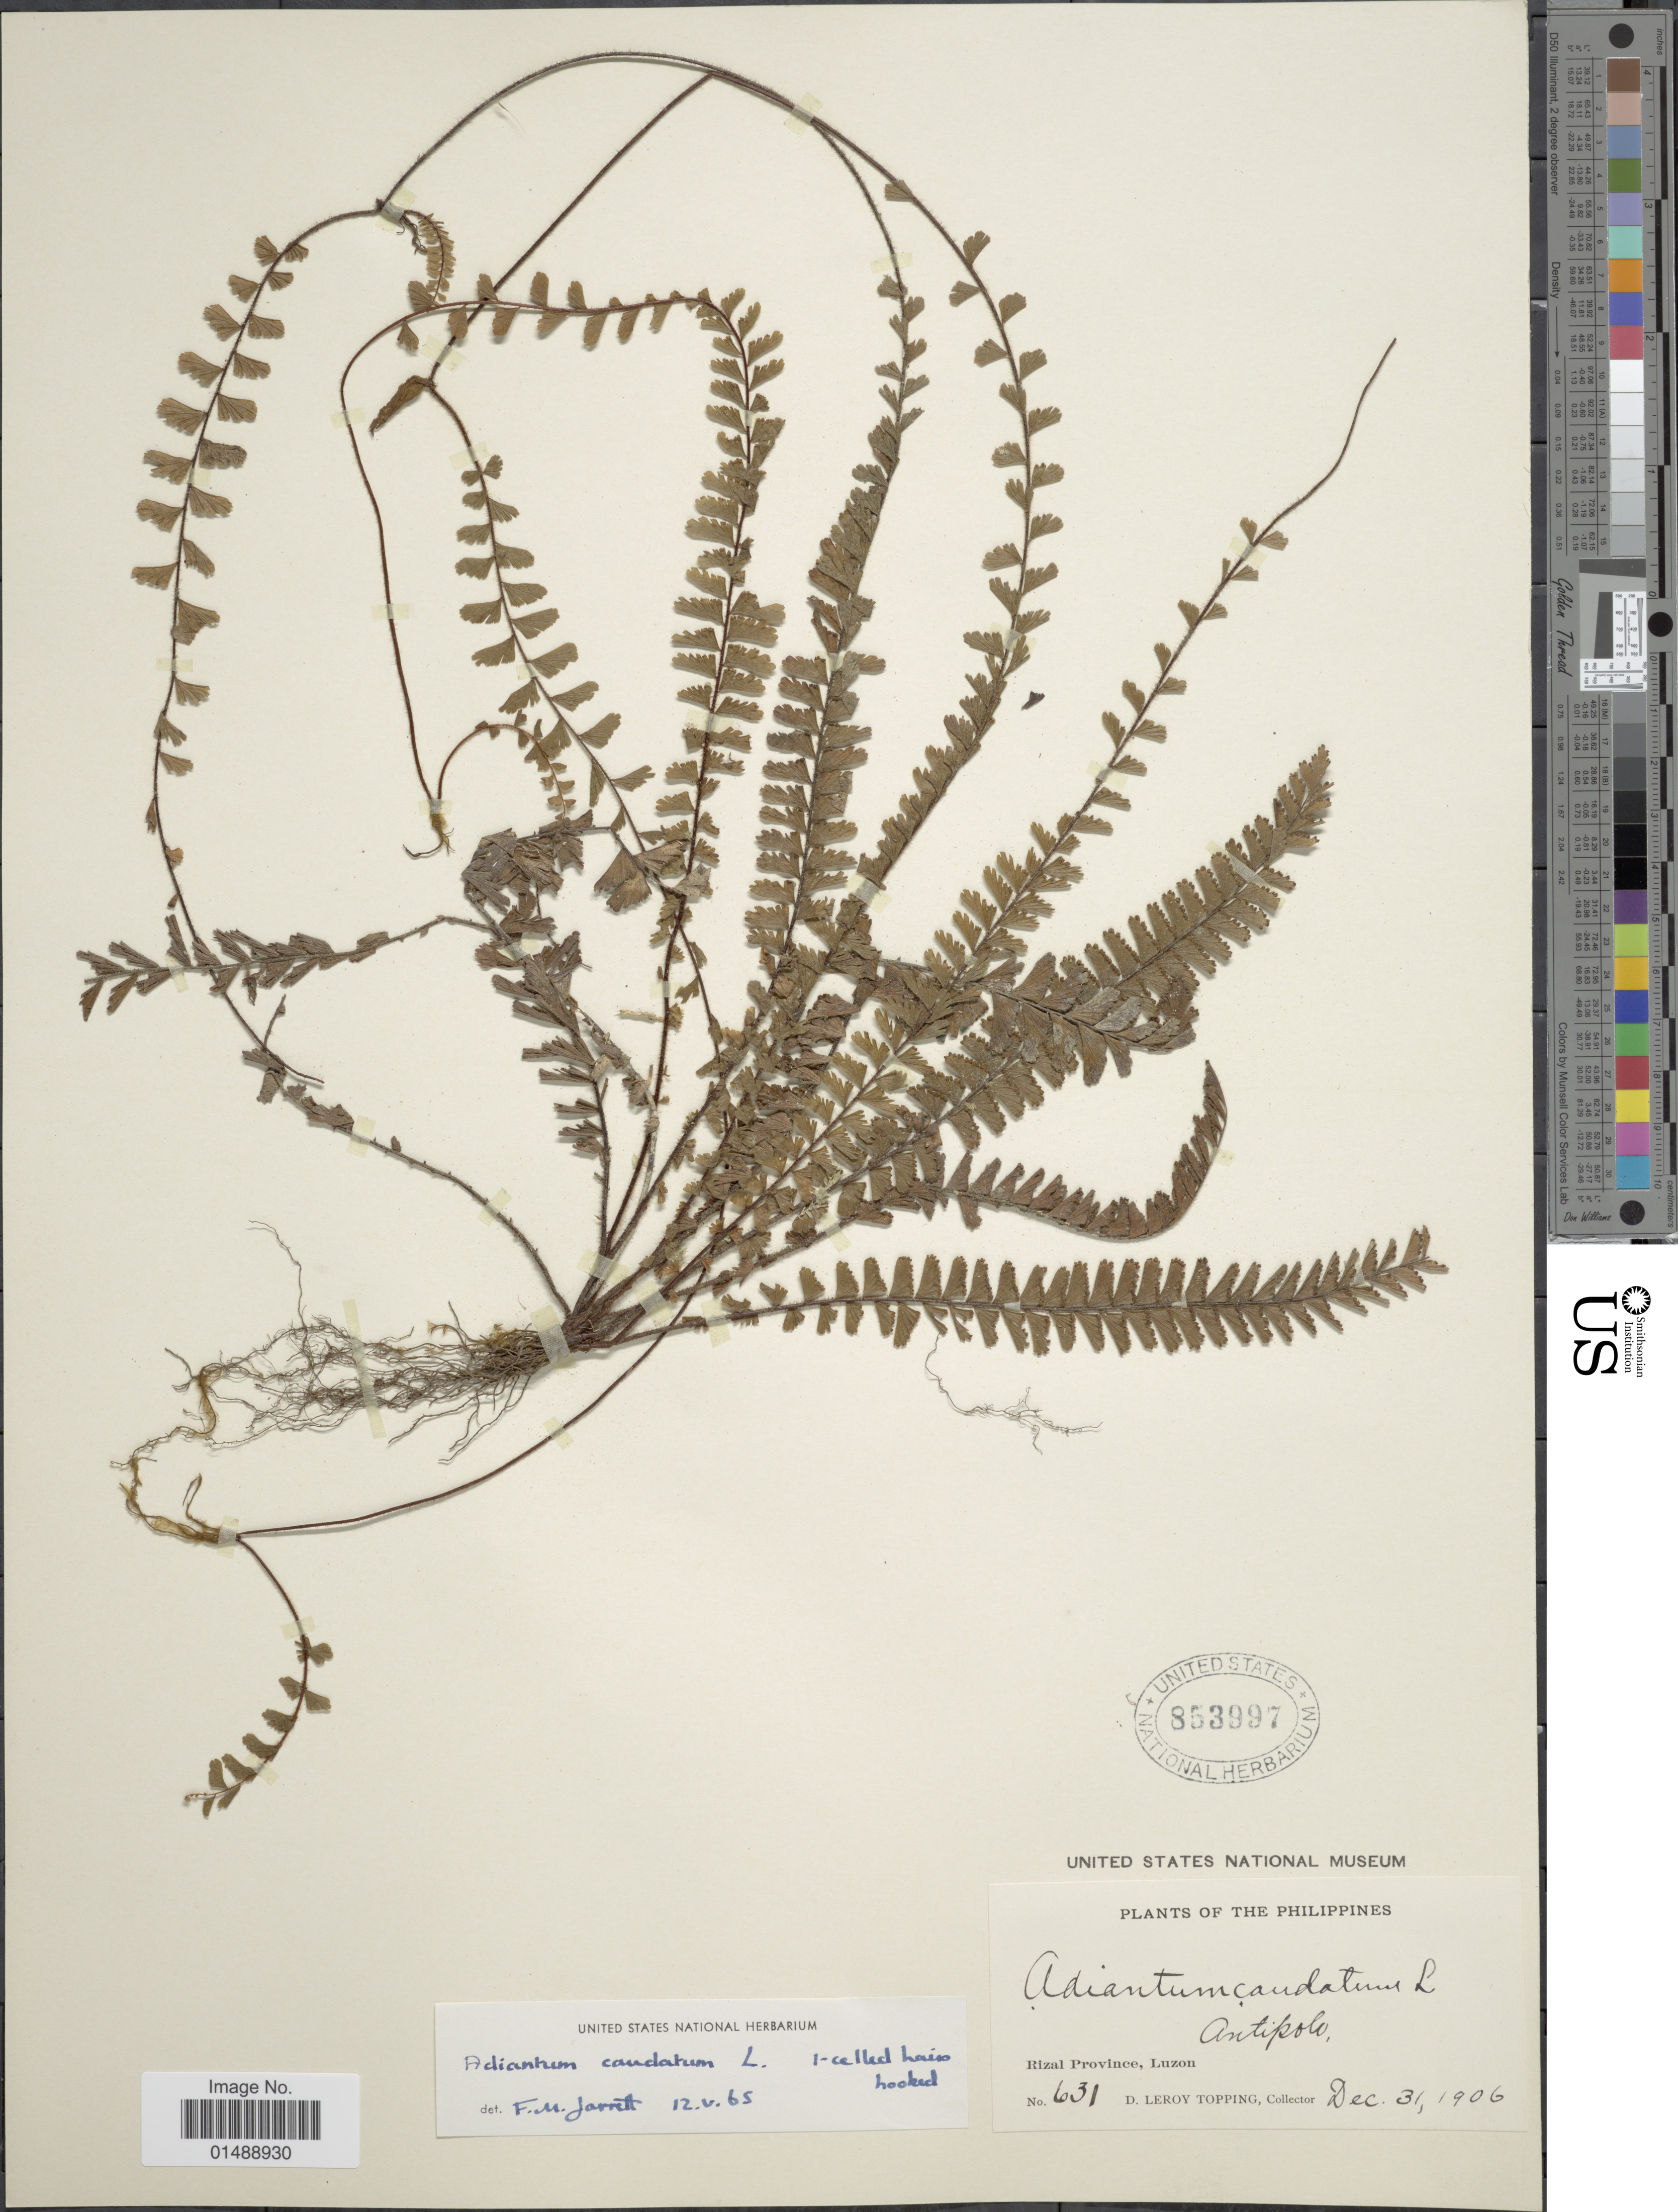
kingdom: Plantae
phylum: Tracheophyta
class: Polypodiopsida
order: Polypodiales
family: Pteridaceae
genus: Adiantum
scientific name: Adiantum caudatum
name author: L.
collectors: D. L. Topping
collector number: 631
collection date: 1906-12-31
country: Philippines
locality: Antipolo, Rizal Province, Luzon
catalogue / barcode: US 853997